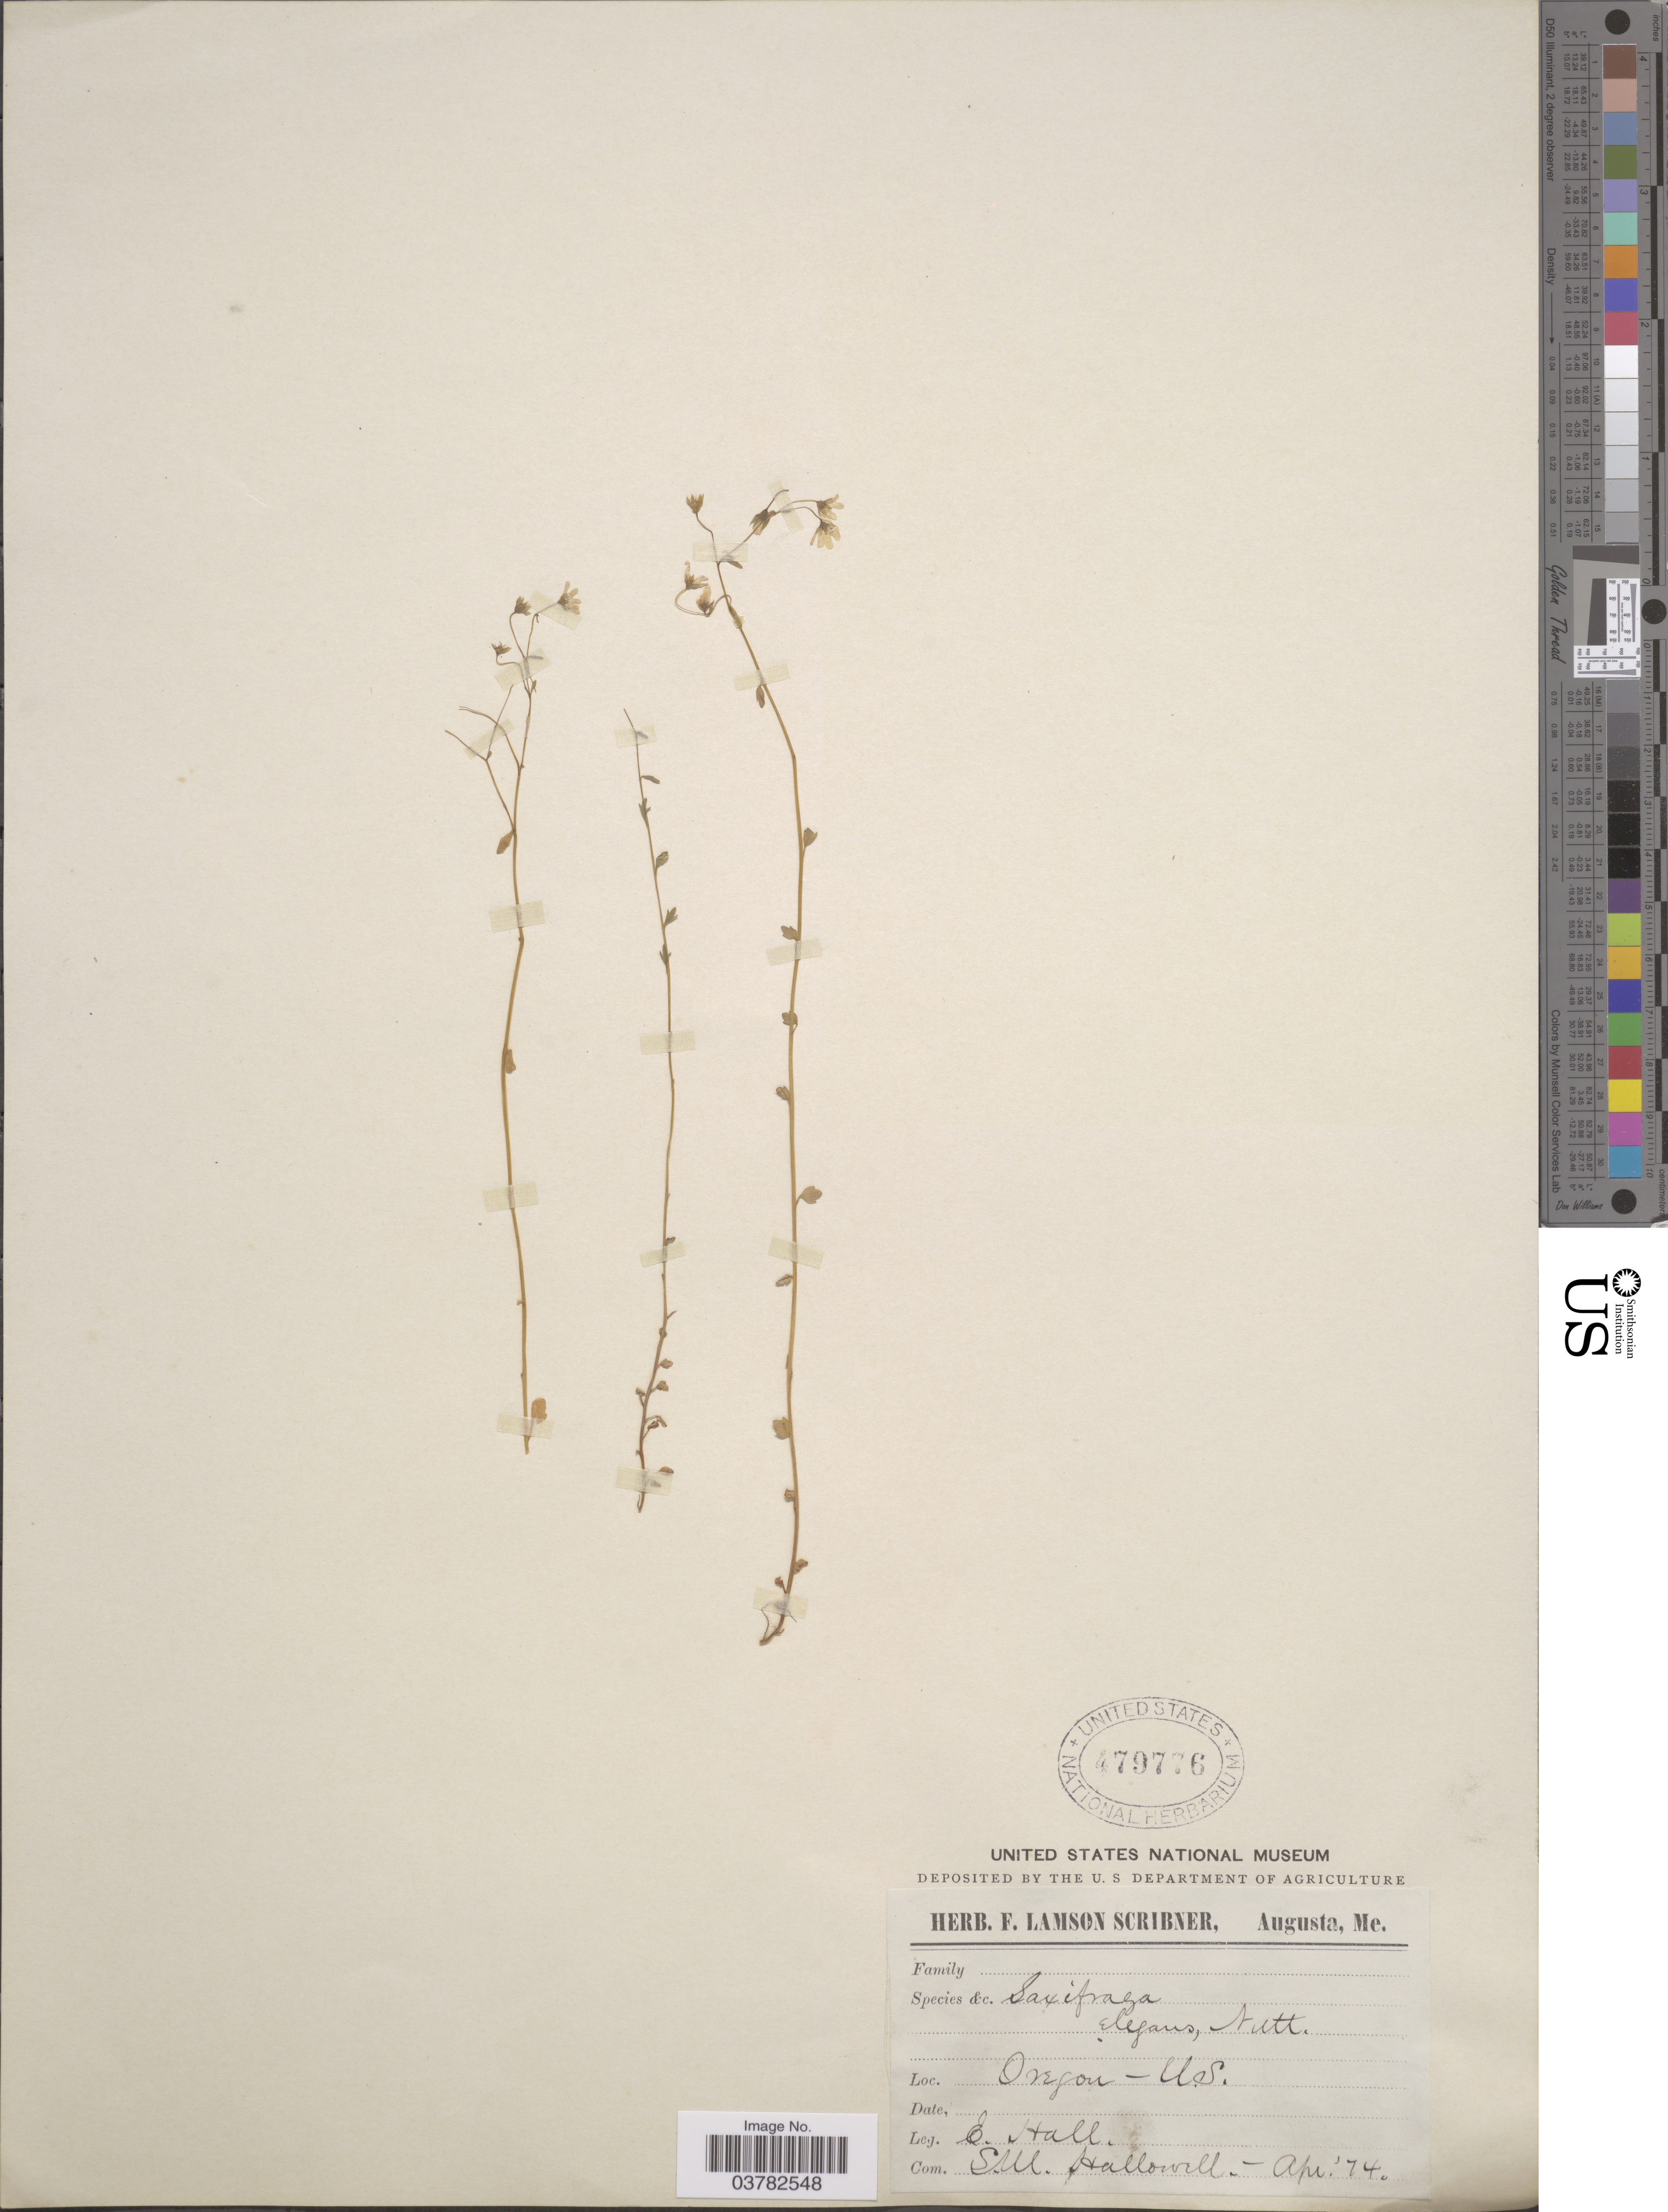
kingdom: Plantae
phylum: Tracheophyta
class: Magnoliopsida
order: Saxifragales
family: Saxifragaceae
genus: Saxifraga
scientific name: Saxifraga nuttallii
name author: Small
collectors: E. Hall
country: United States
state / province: Oregon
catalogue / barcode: US 479776